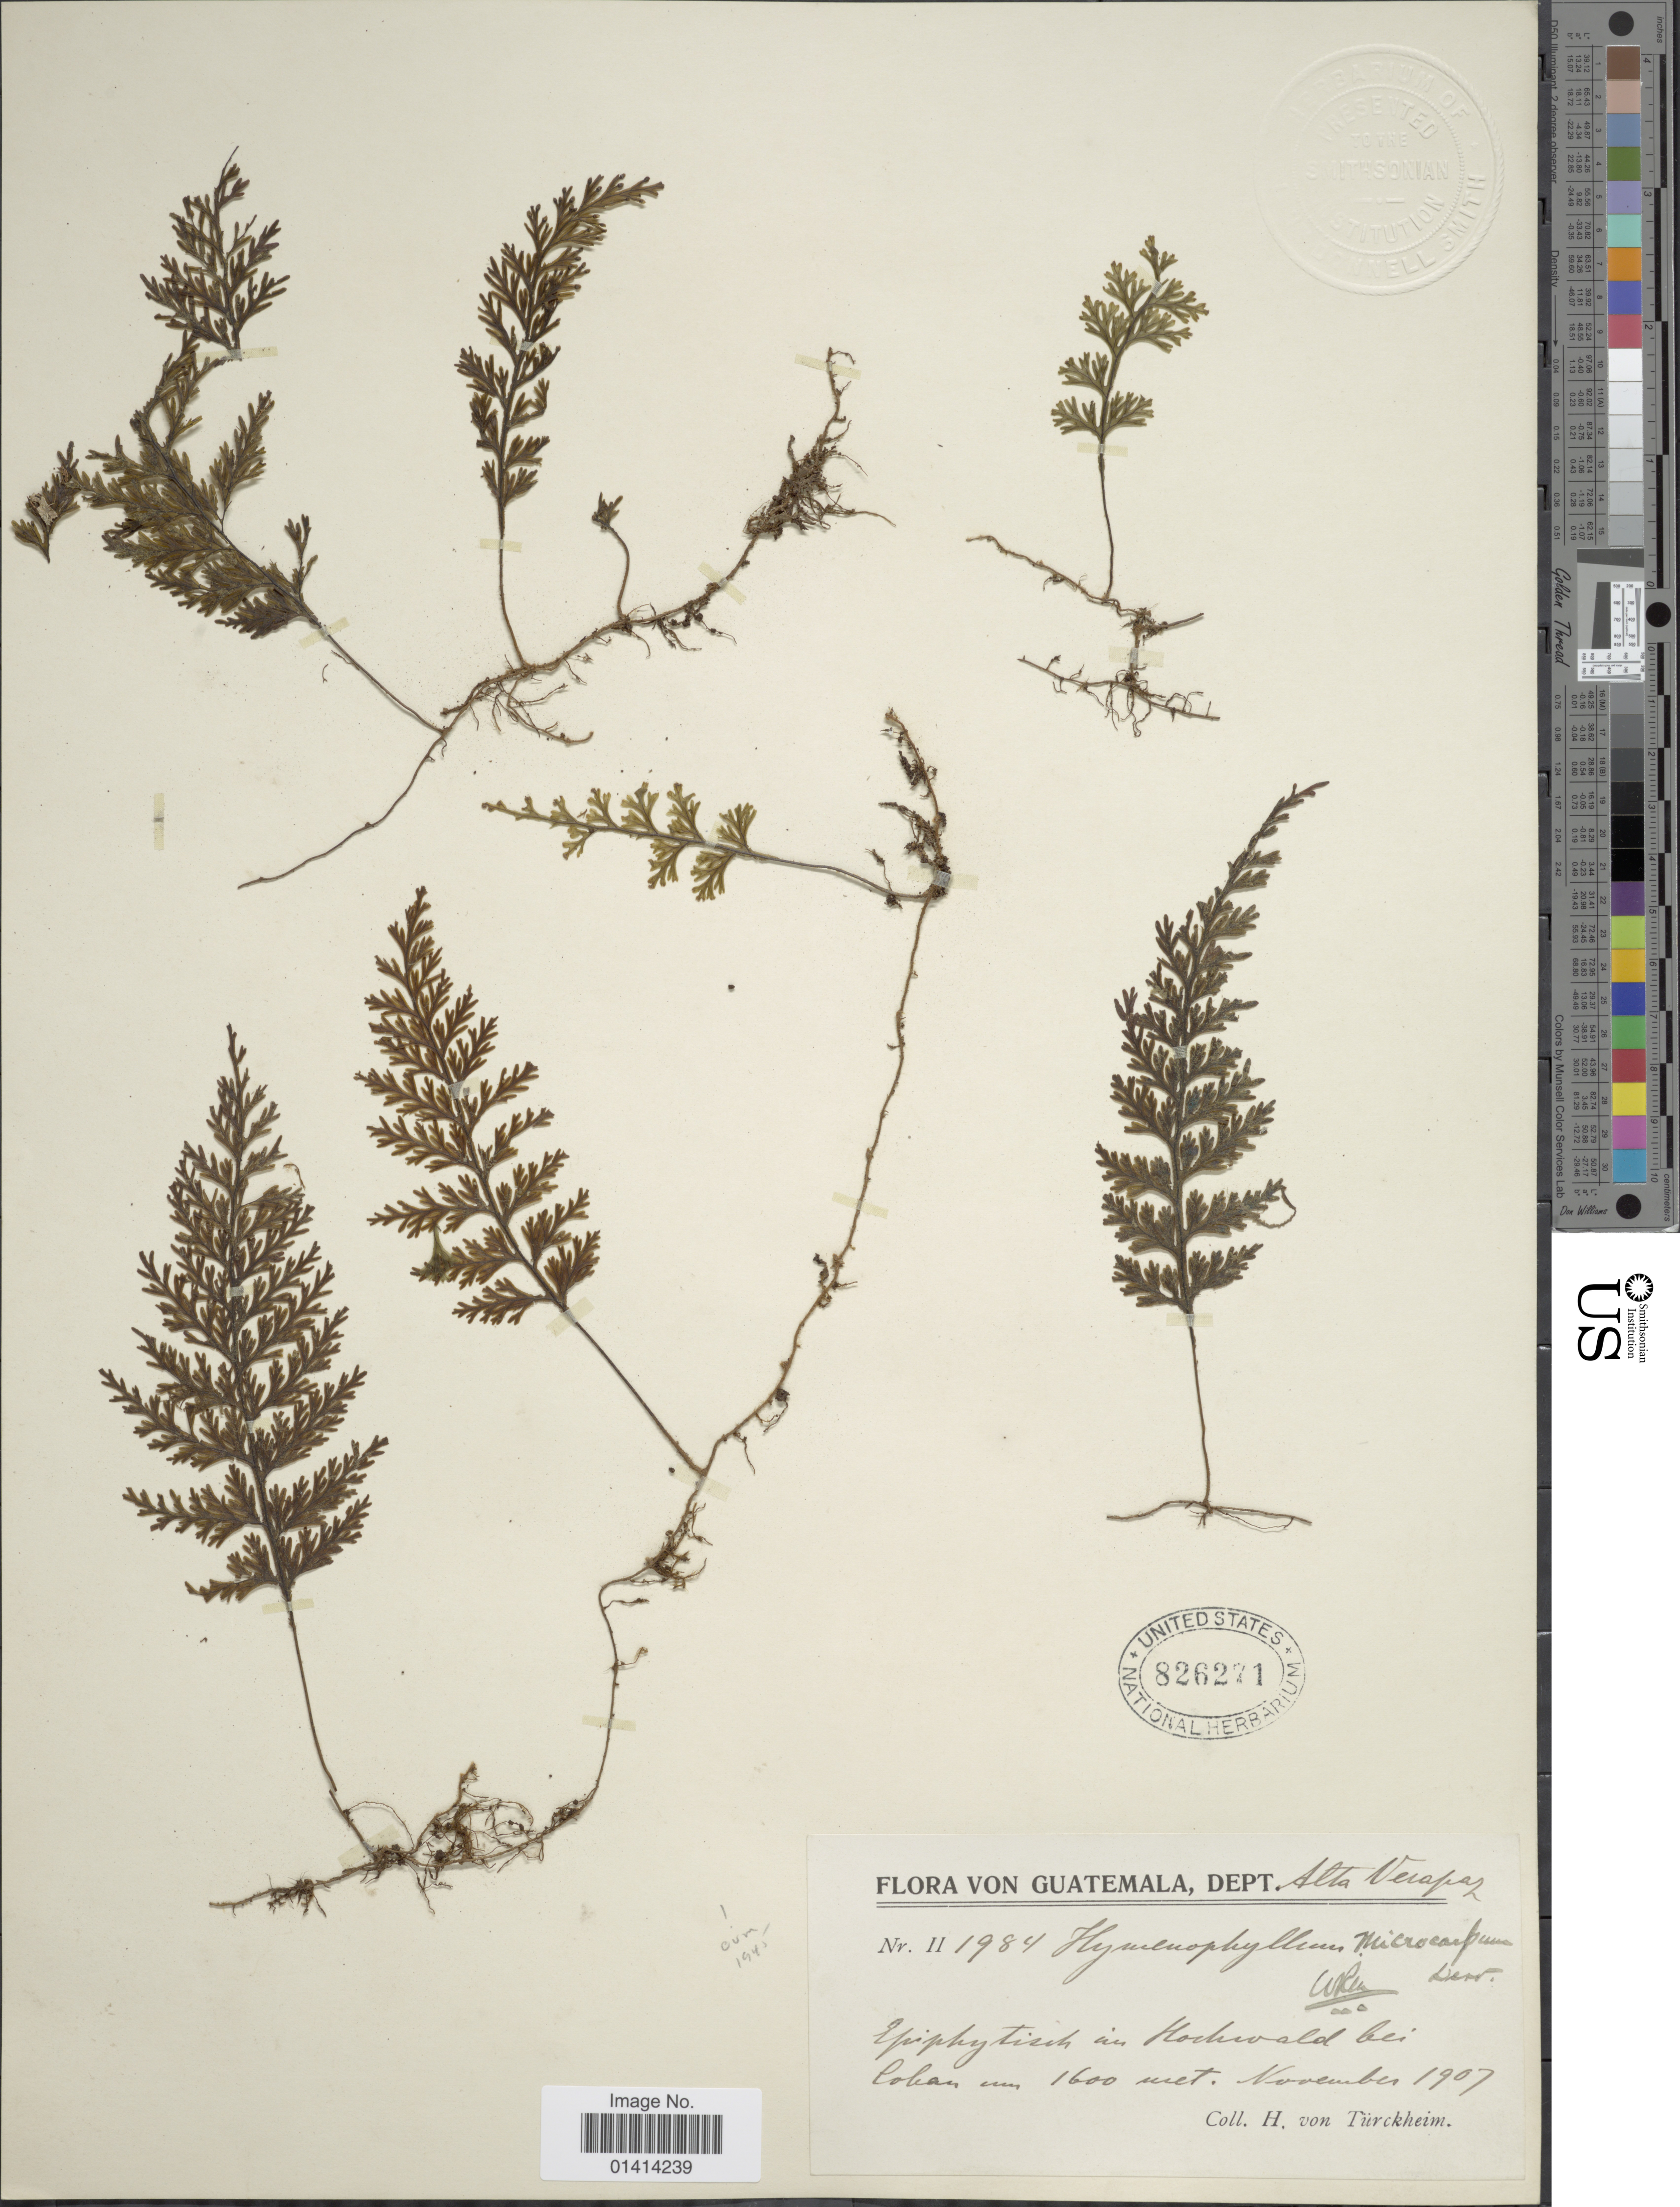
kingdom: Plantae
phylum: Tracheophyta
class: Polypodiopsida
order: Hymenophyllales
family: Hymenophyllaceae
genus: Hymenophyllum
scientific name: Hymenophyllum microcarpum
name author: (Desv.) Lellinger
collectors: H. von Türckheim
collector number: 1984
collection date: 1907-11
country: Guatemala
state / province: Alta Verapaz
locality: Dept Alta Verapaz, In Hochwald bei Coban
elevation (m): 1600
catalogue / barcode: US 826271